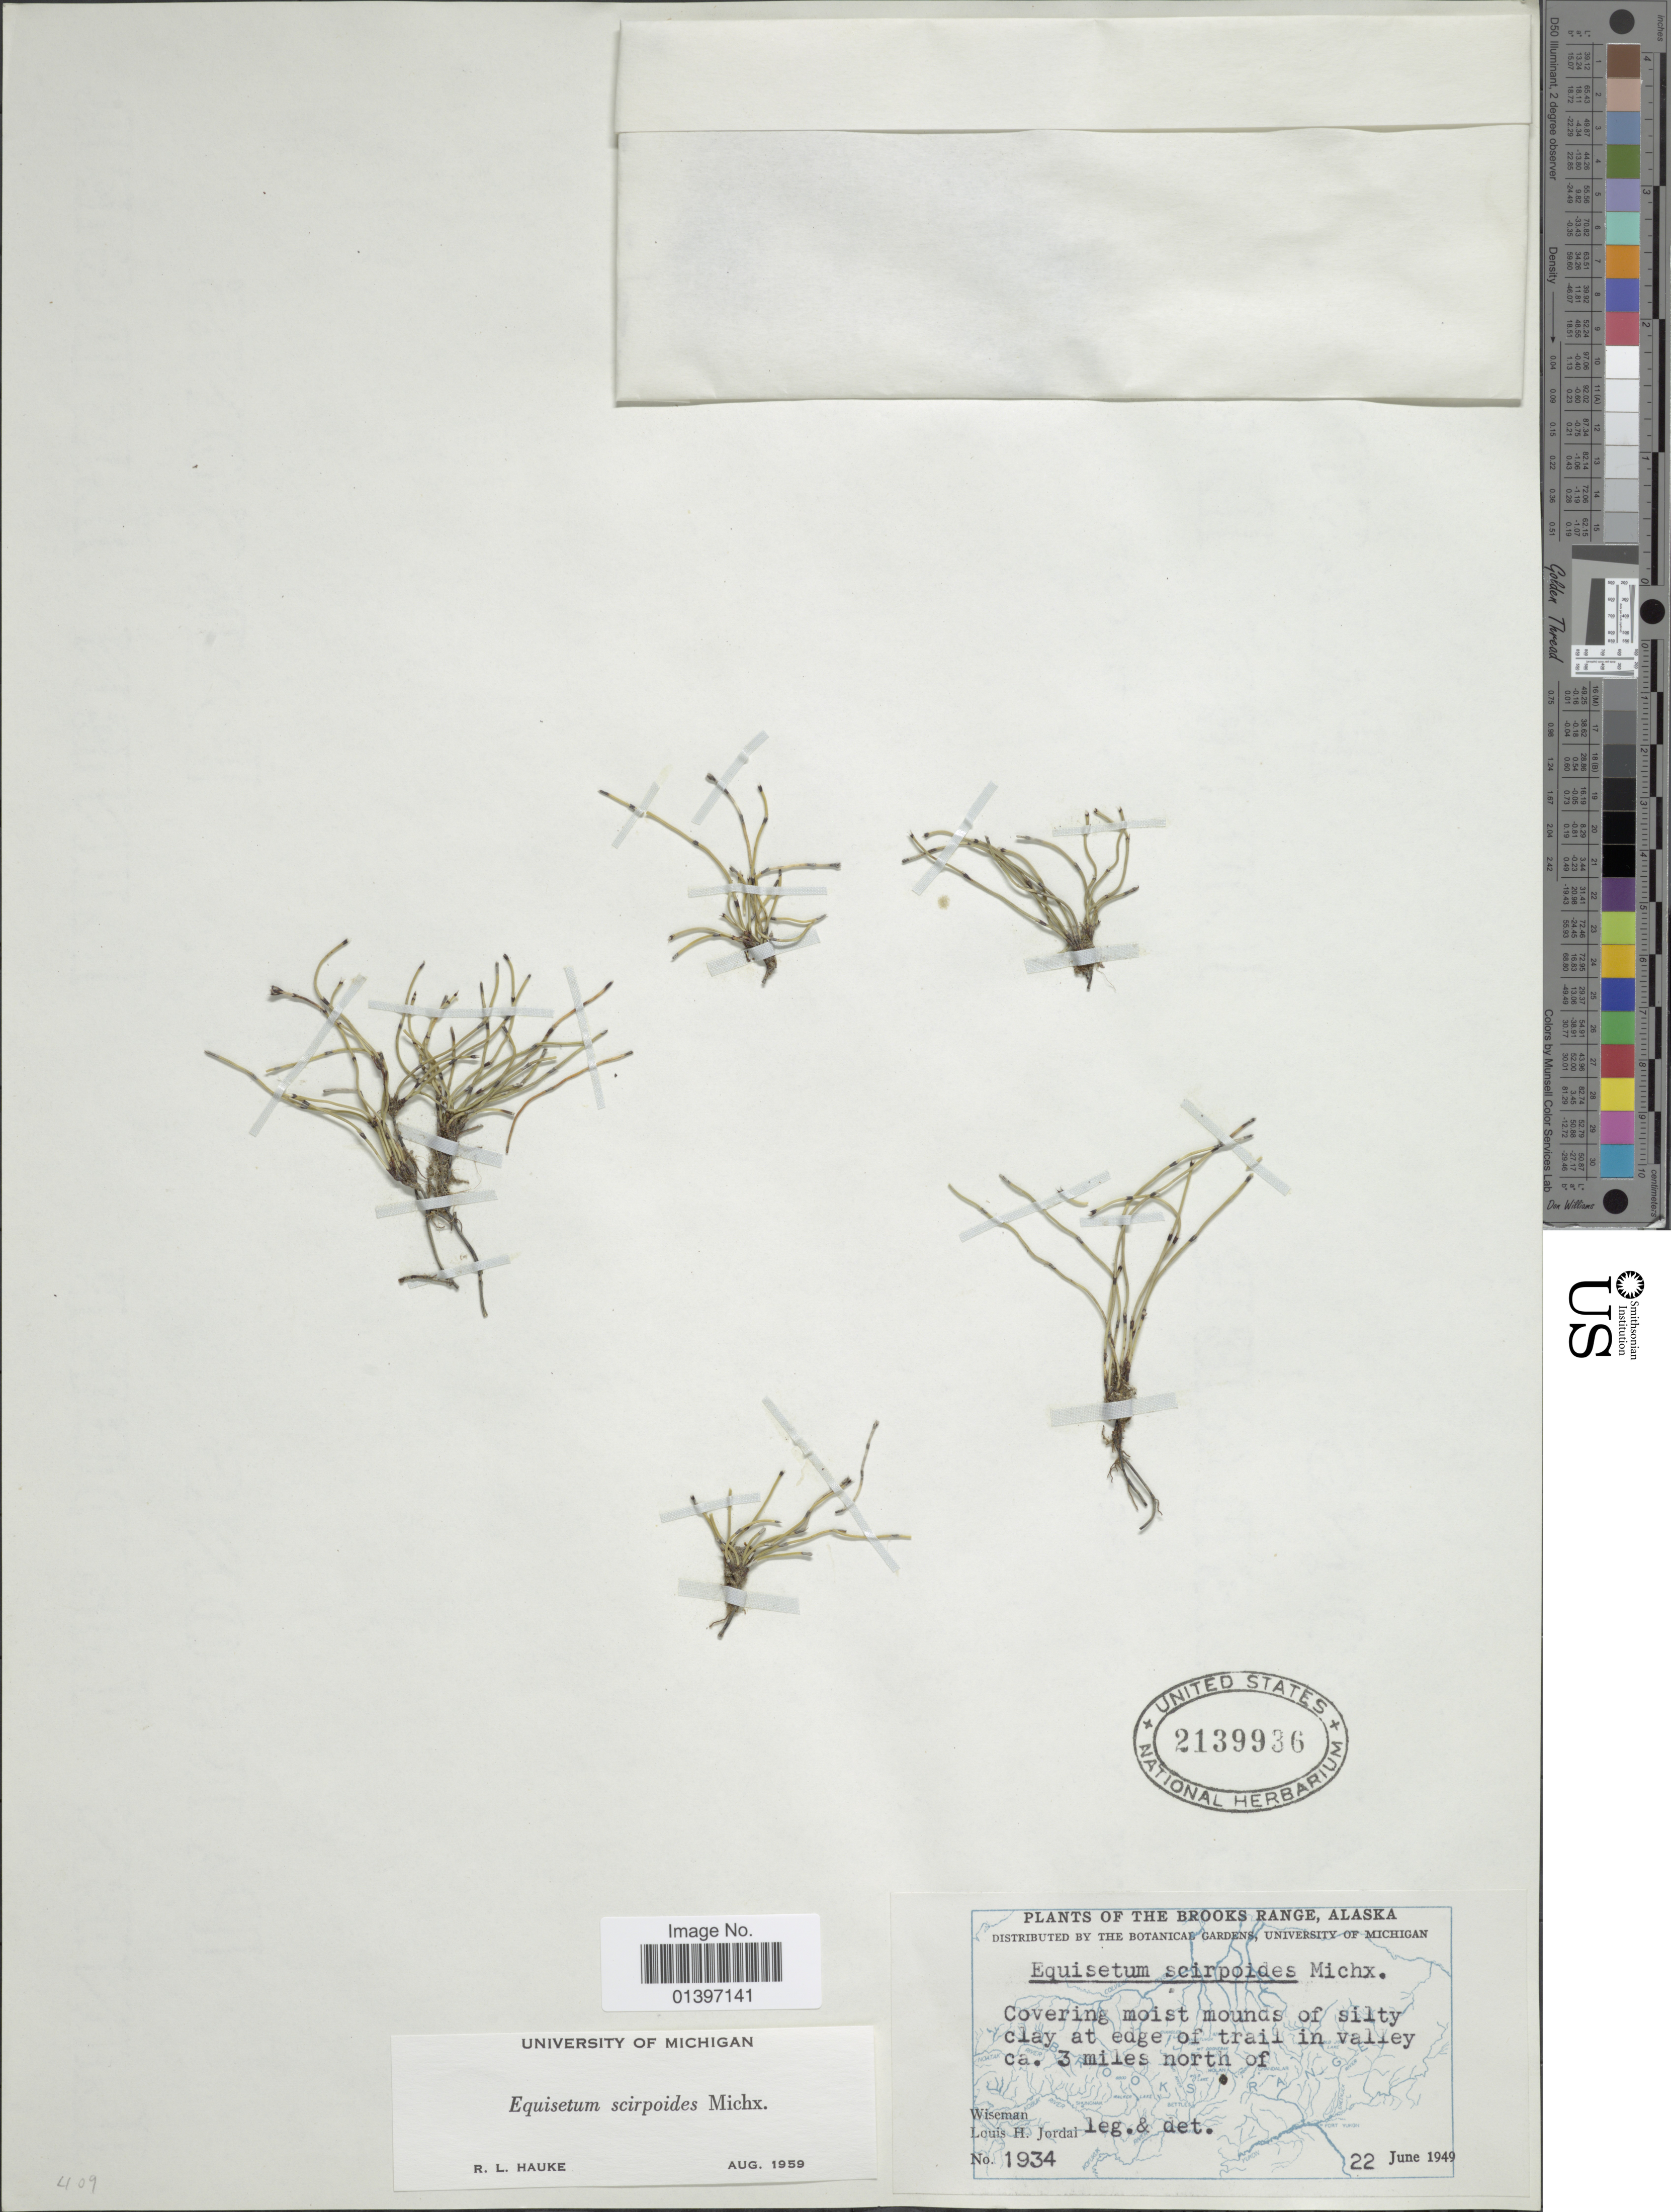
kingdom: Plantae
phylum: Tracheophyta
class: Polypodiopsida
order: Equisetales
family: Equisetaceae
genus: Equisetum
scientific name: Equisetum scirpoides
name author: Michx.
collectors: L. Jordal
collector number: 1934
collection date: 1949-06-22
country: United States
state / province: Alaska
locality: Brooks Range, covering moist mounds of Silty clay at edge of trail in valley ca. 3 miles north of Wiseman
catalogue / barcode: US 2139936